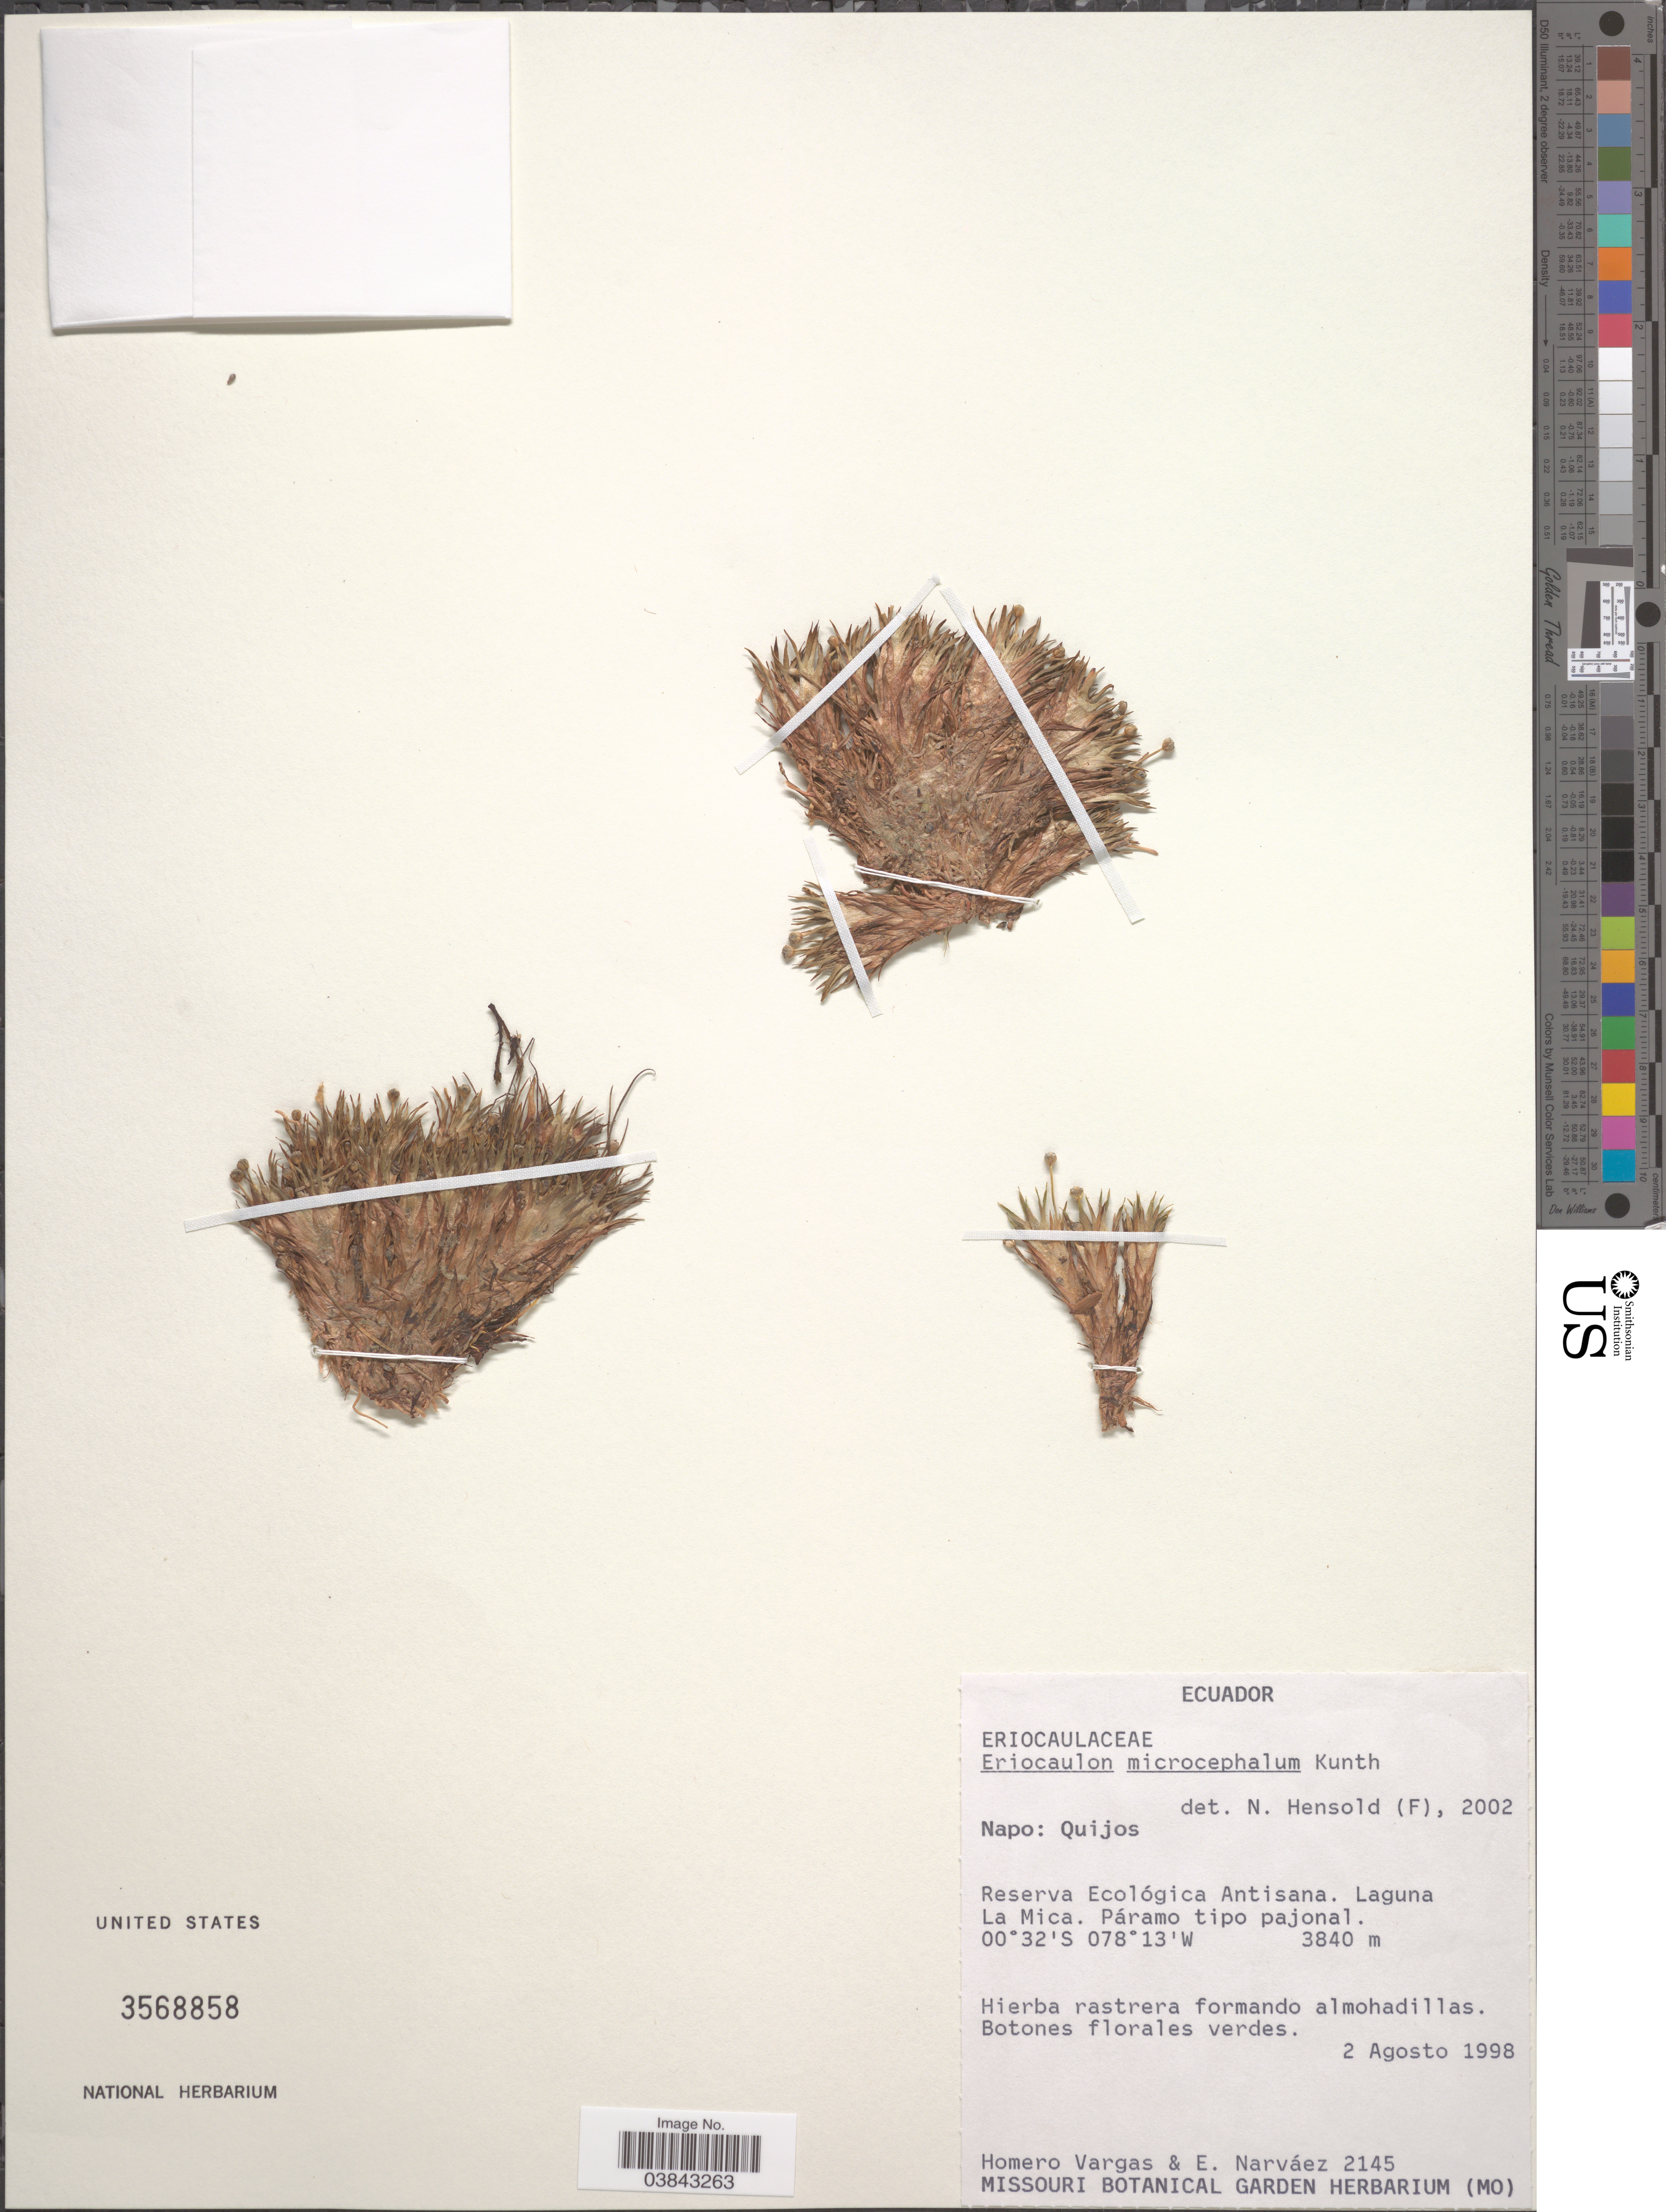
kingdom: Plantae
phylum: Tracheophyta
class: Liliopsida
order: Poales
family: Eriocaulaceae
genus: Eriocaulon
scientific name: Eriocaulon microcephalum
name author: Kunth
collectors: H. Vargas & E. Narváez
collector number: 2145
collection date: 1998-08-02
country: Ecuador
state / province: Napo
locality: Quijos. Reserva Ecológica Antisana. Laguna La Mica.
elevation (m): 3840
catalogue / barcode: US 3568858